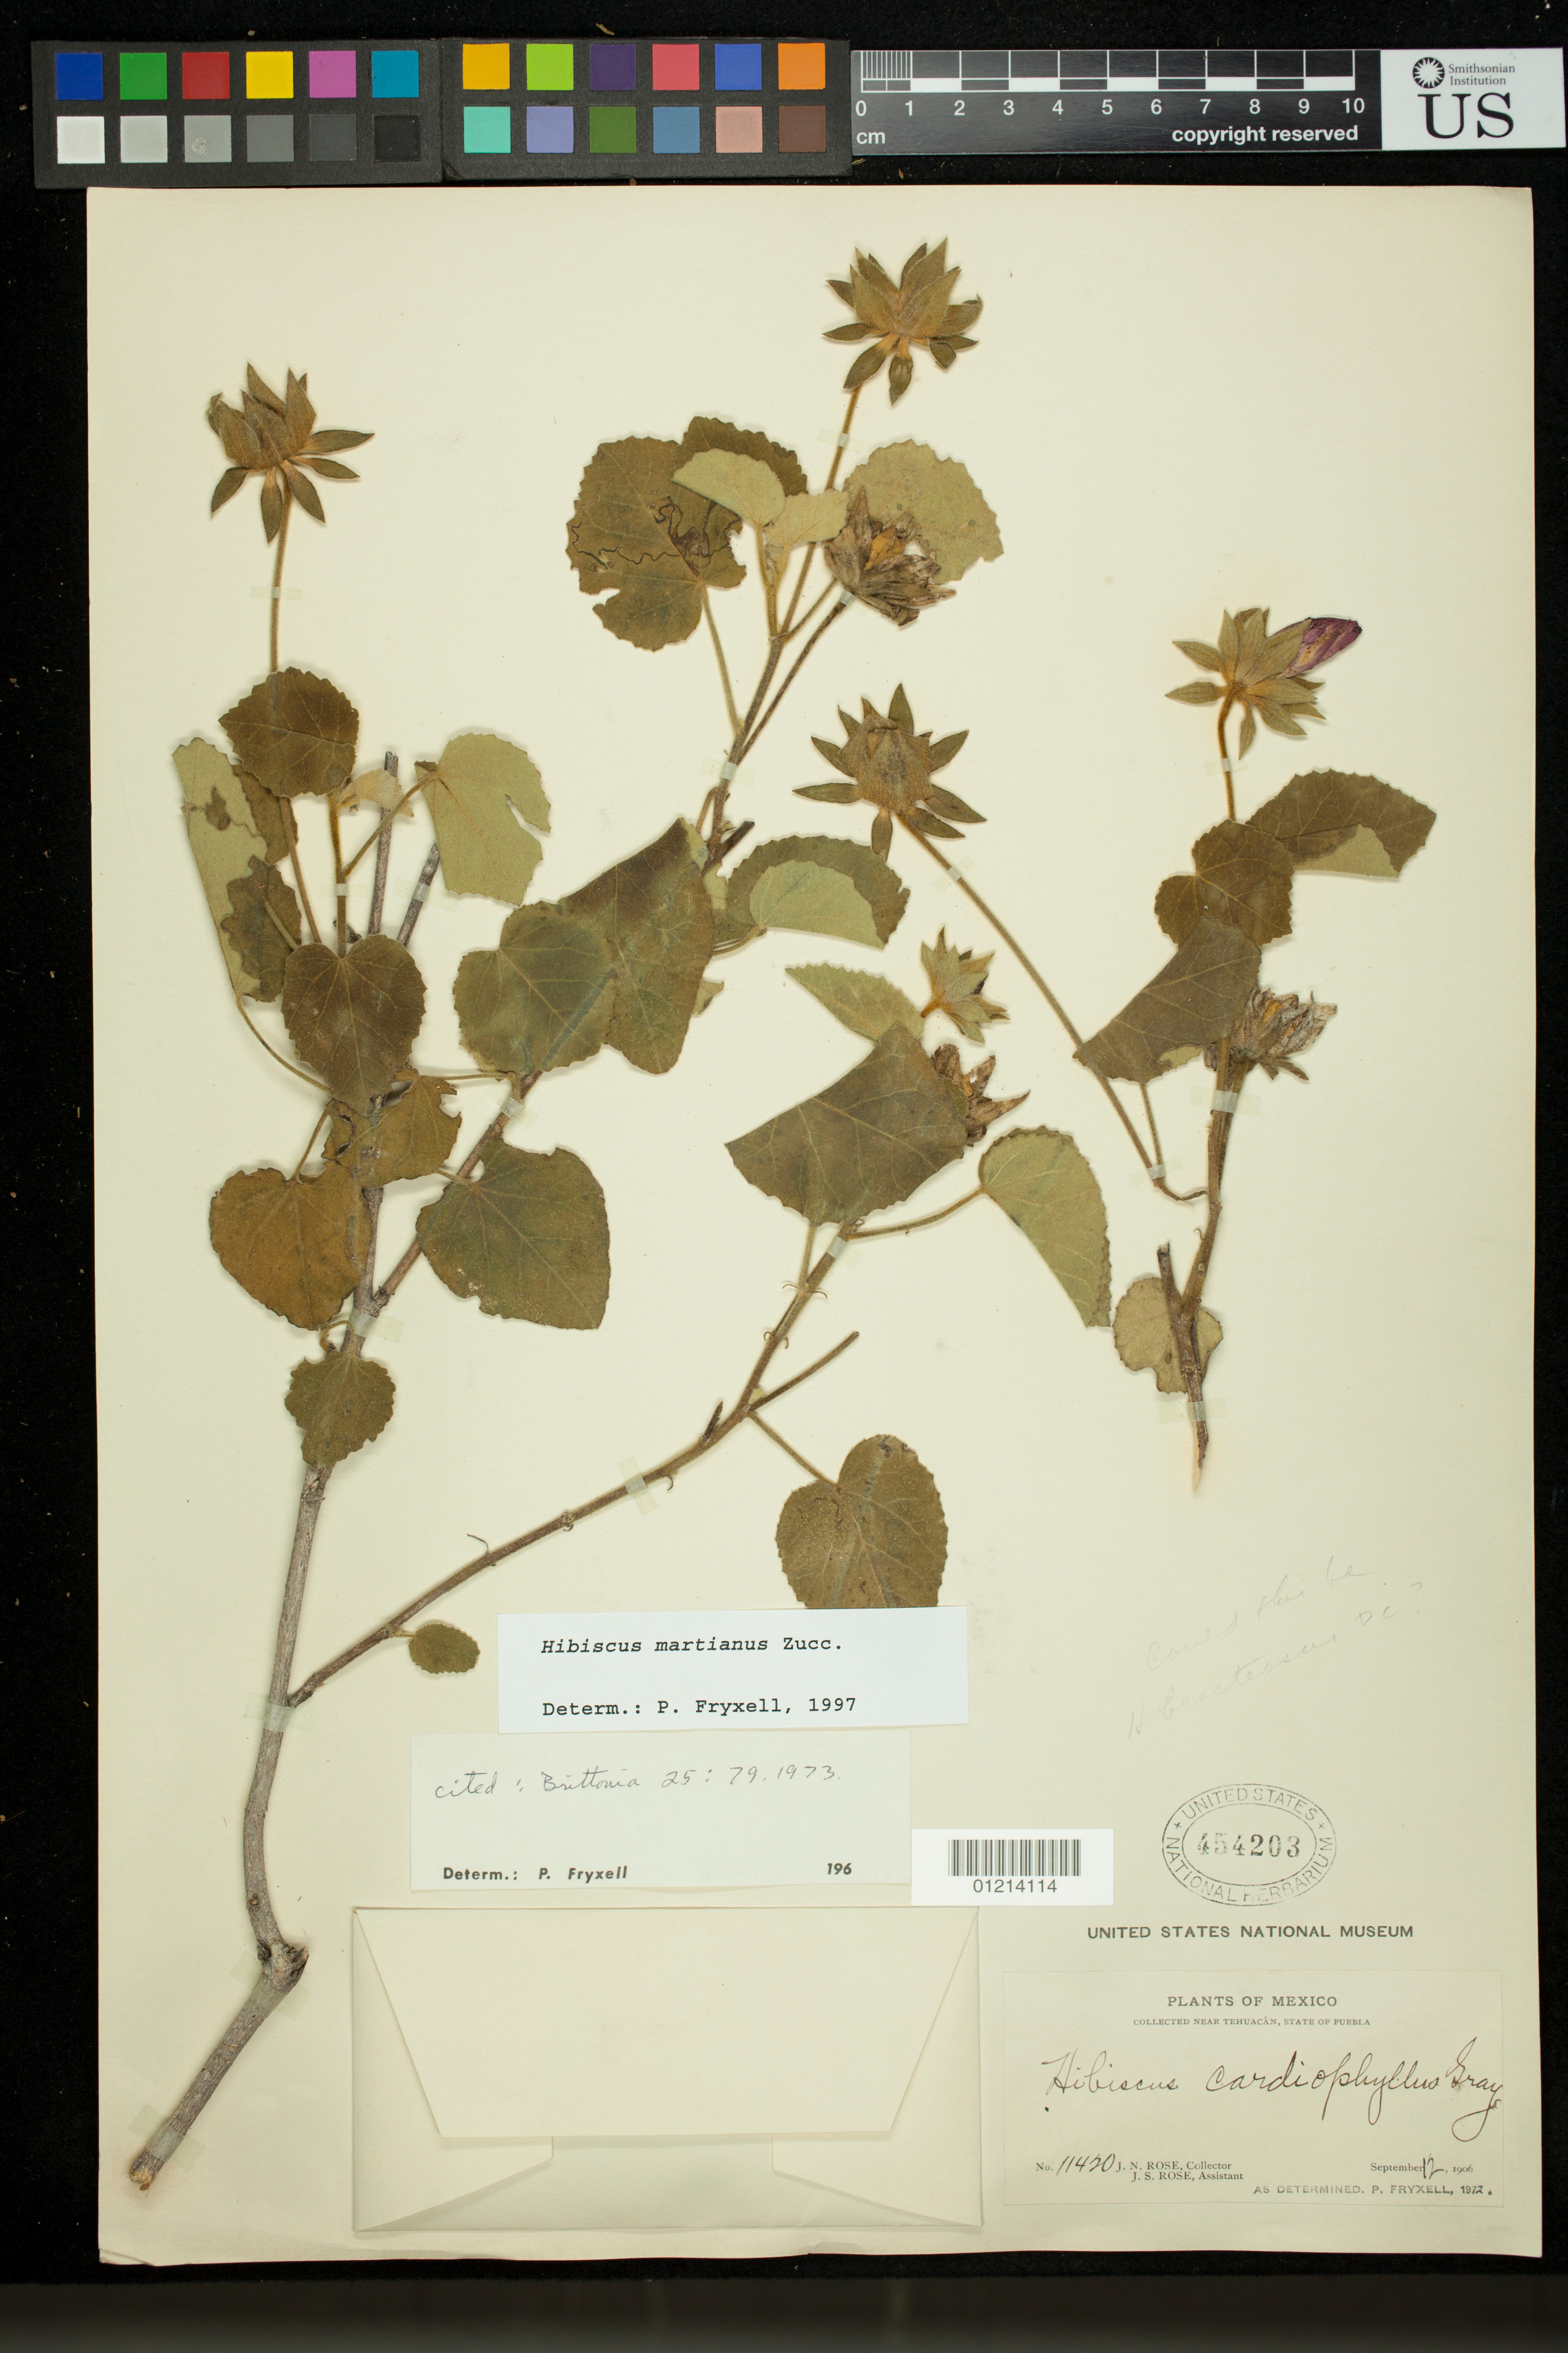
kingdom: Plantae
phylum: Tracheophyta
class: Magnoliopsida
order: Malvales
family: Malvaceae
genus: Hibiscus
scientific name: Hibiscus martianus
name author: Zucc.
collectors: J. N. Rose & J. S. Rose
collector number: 11420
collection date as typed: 09 Dec 1906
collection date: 1906-12-09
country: Mexico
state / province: Puebla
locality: Near Tehuacán, State of Puebla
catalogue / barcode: US 454203